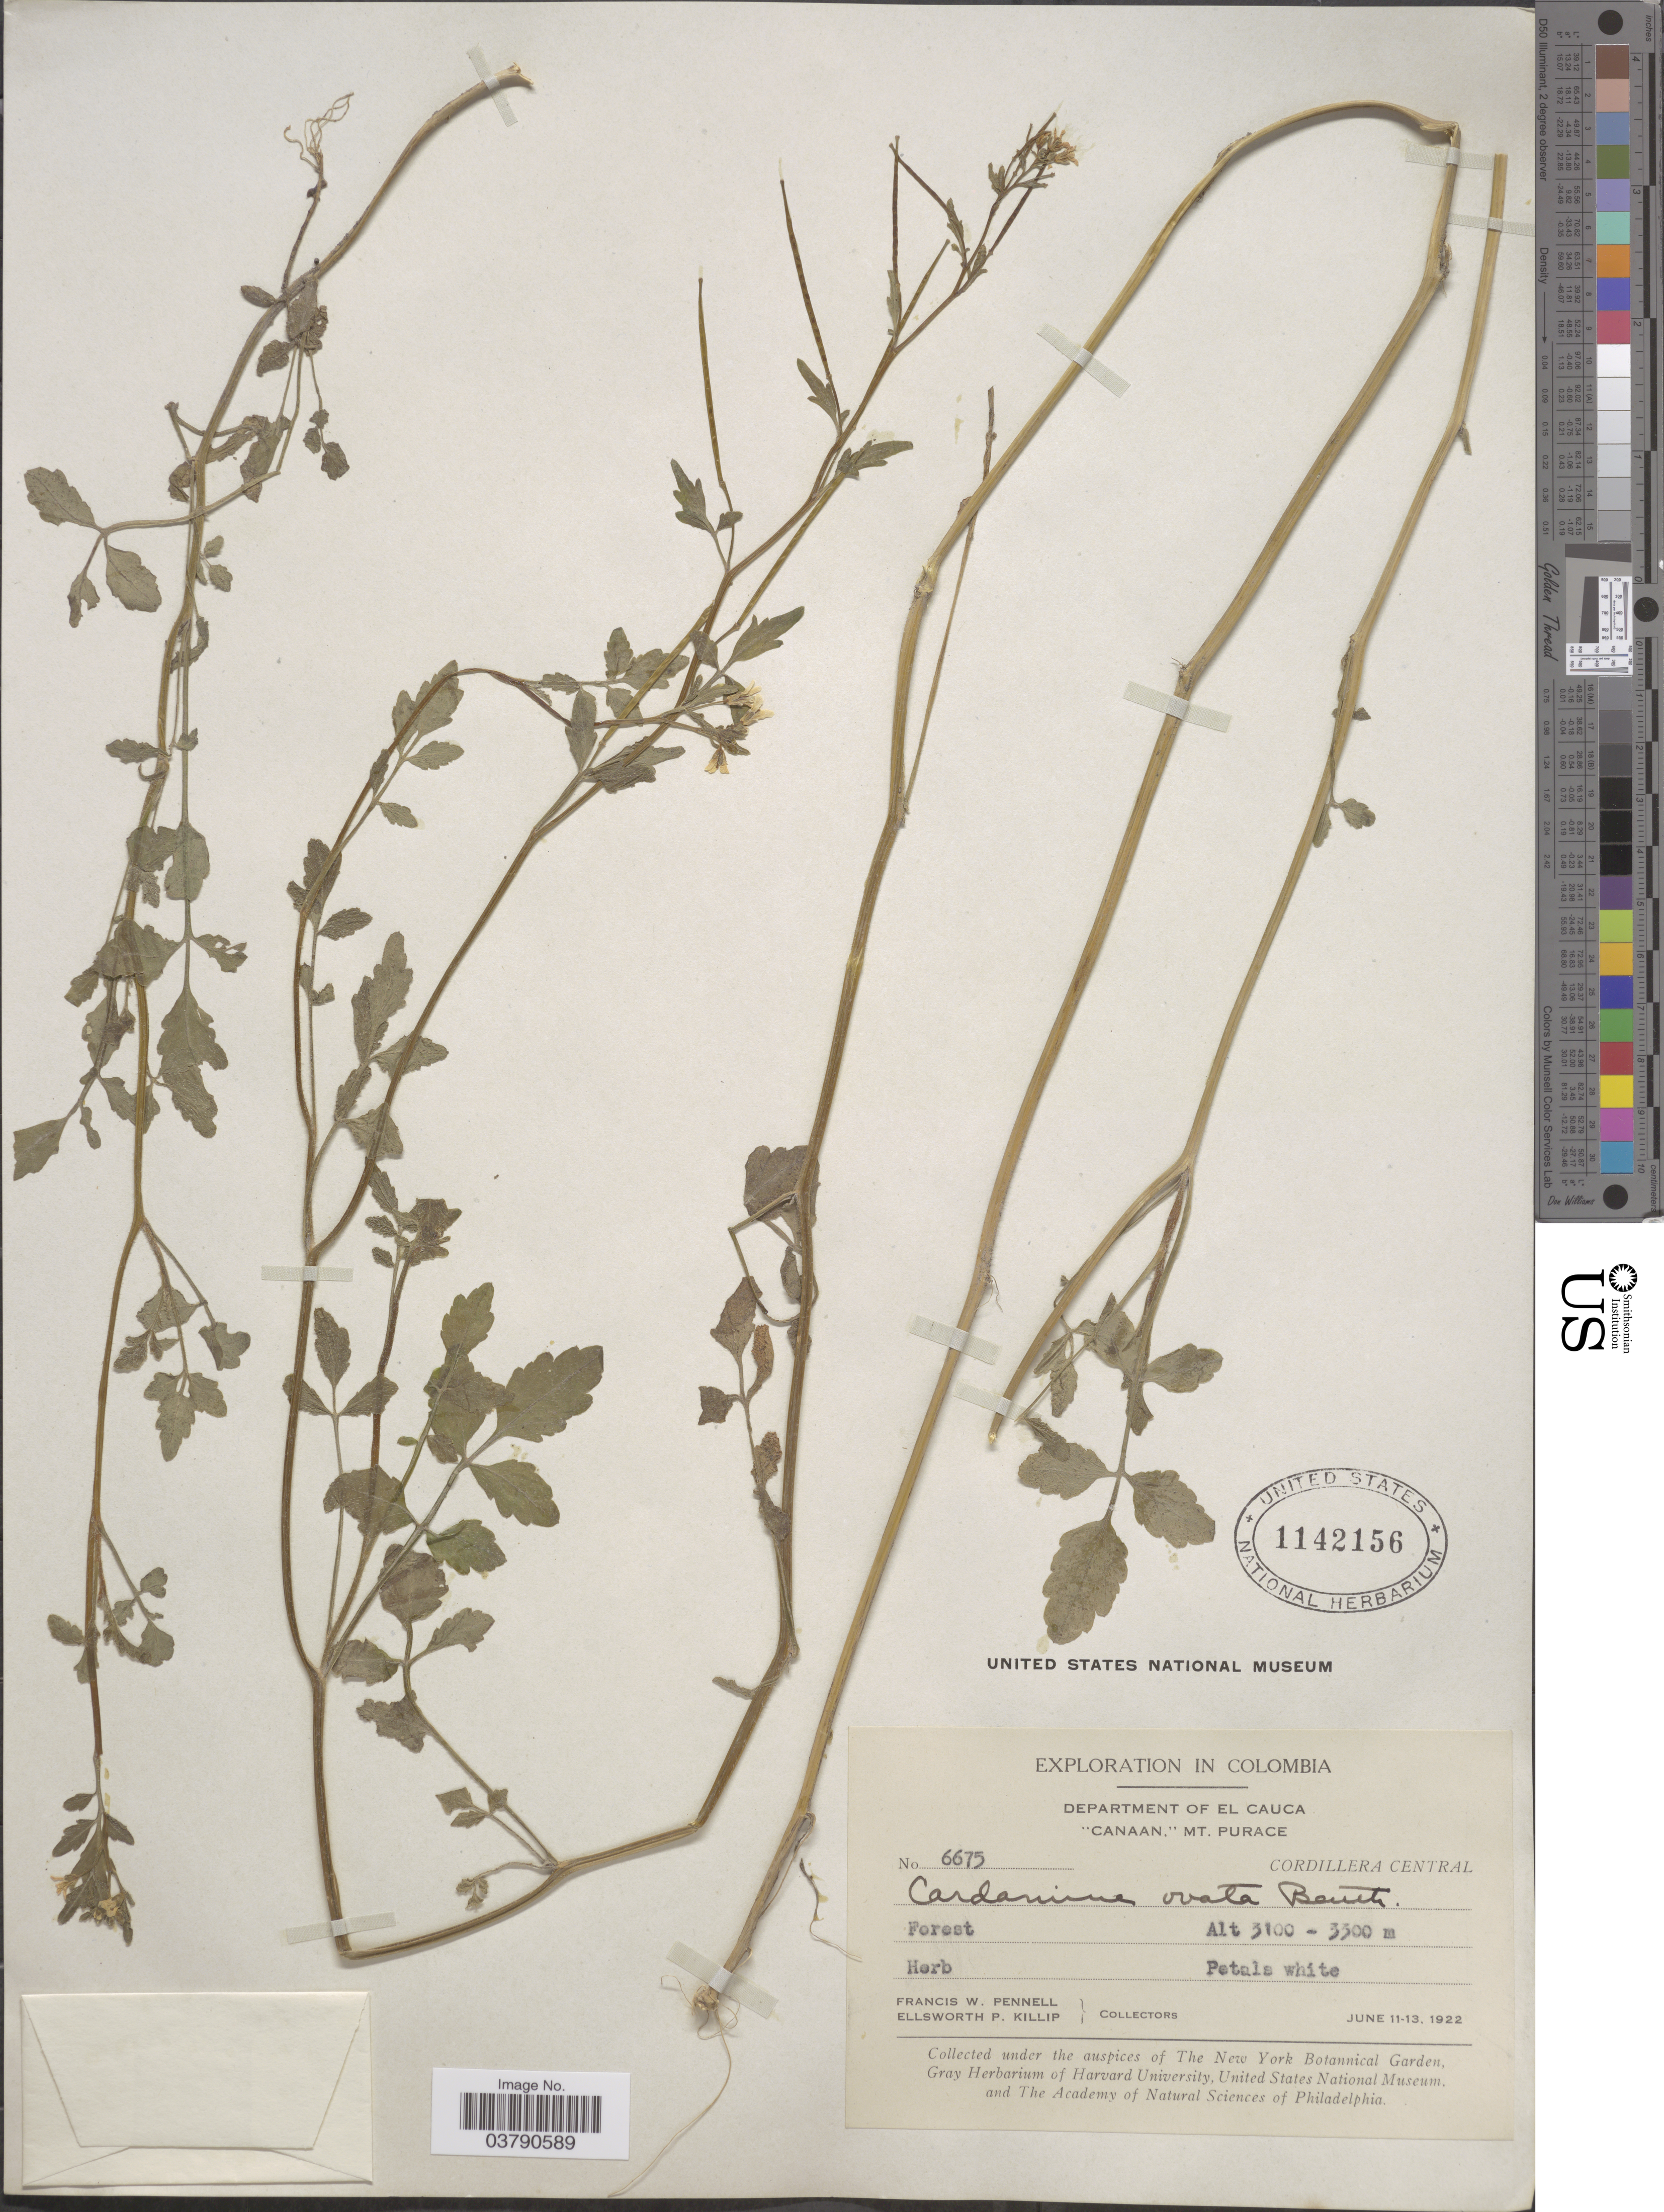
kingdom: Plantae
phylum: Tracheophyta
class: Magnoliopsida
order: Brassicales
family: Brassicaceae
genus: Cardamine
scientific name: Cardamine ovata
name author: Benth.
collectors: F. W. Pennell & E. P. Killip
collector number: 6675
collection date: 1922-06-11/1922-06-13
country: Colombia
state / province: Cauca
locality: Department of El Cauca. "Canaan," Mt. Purace. Cordillera Central.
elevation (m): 3100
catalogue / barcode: US 1142156